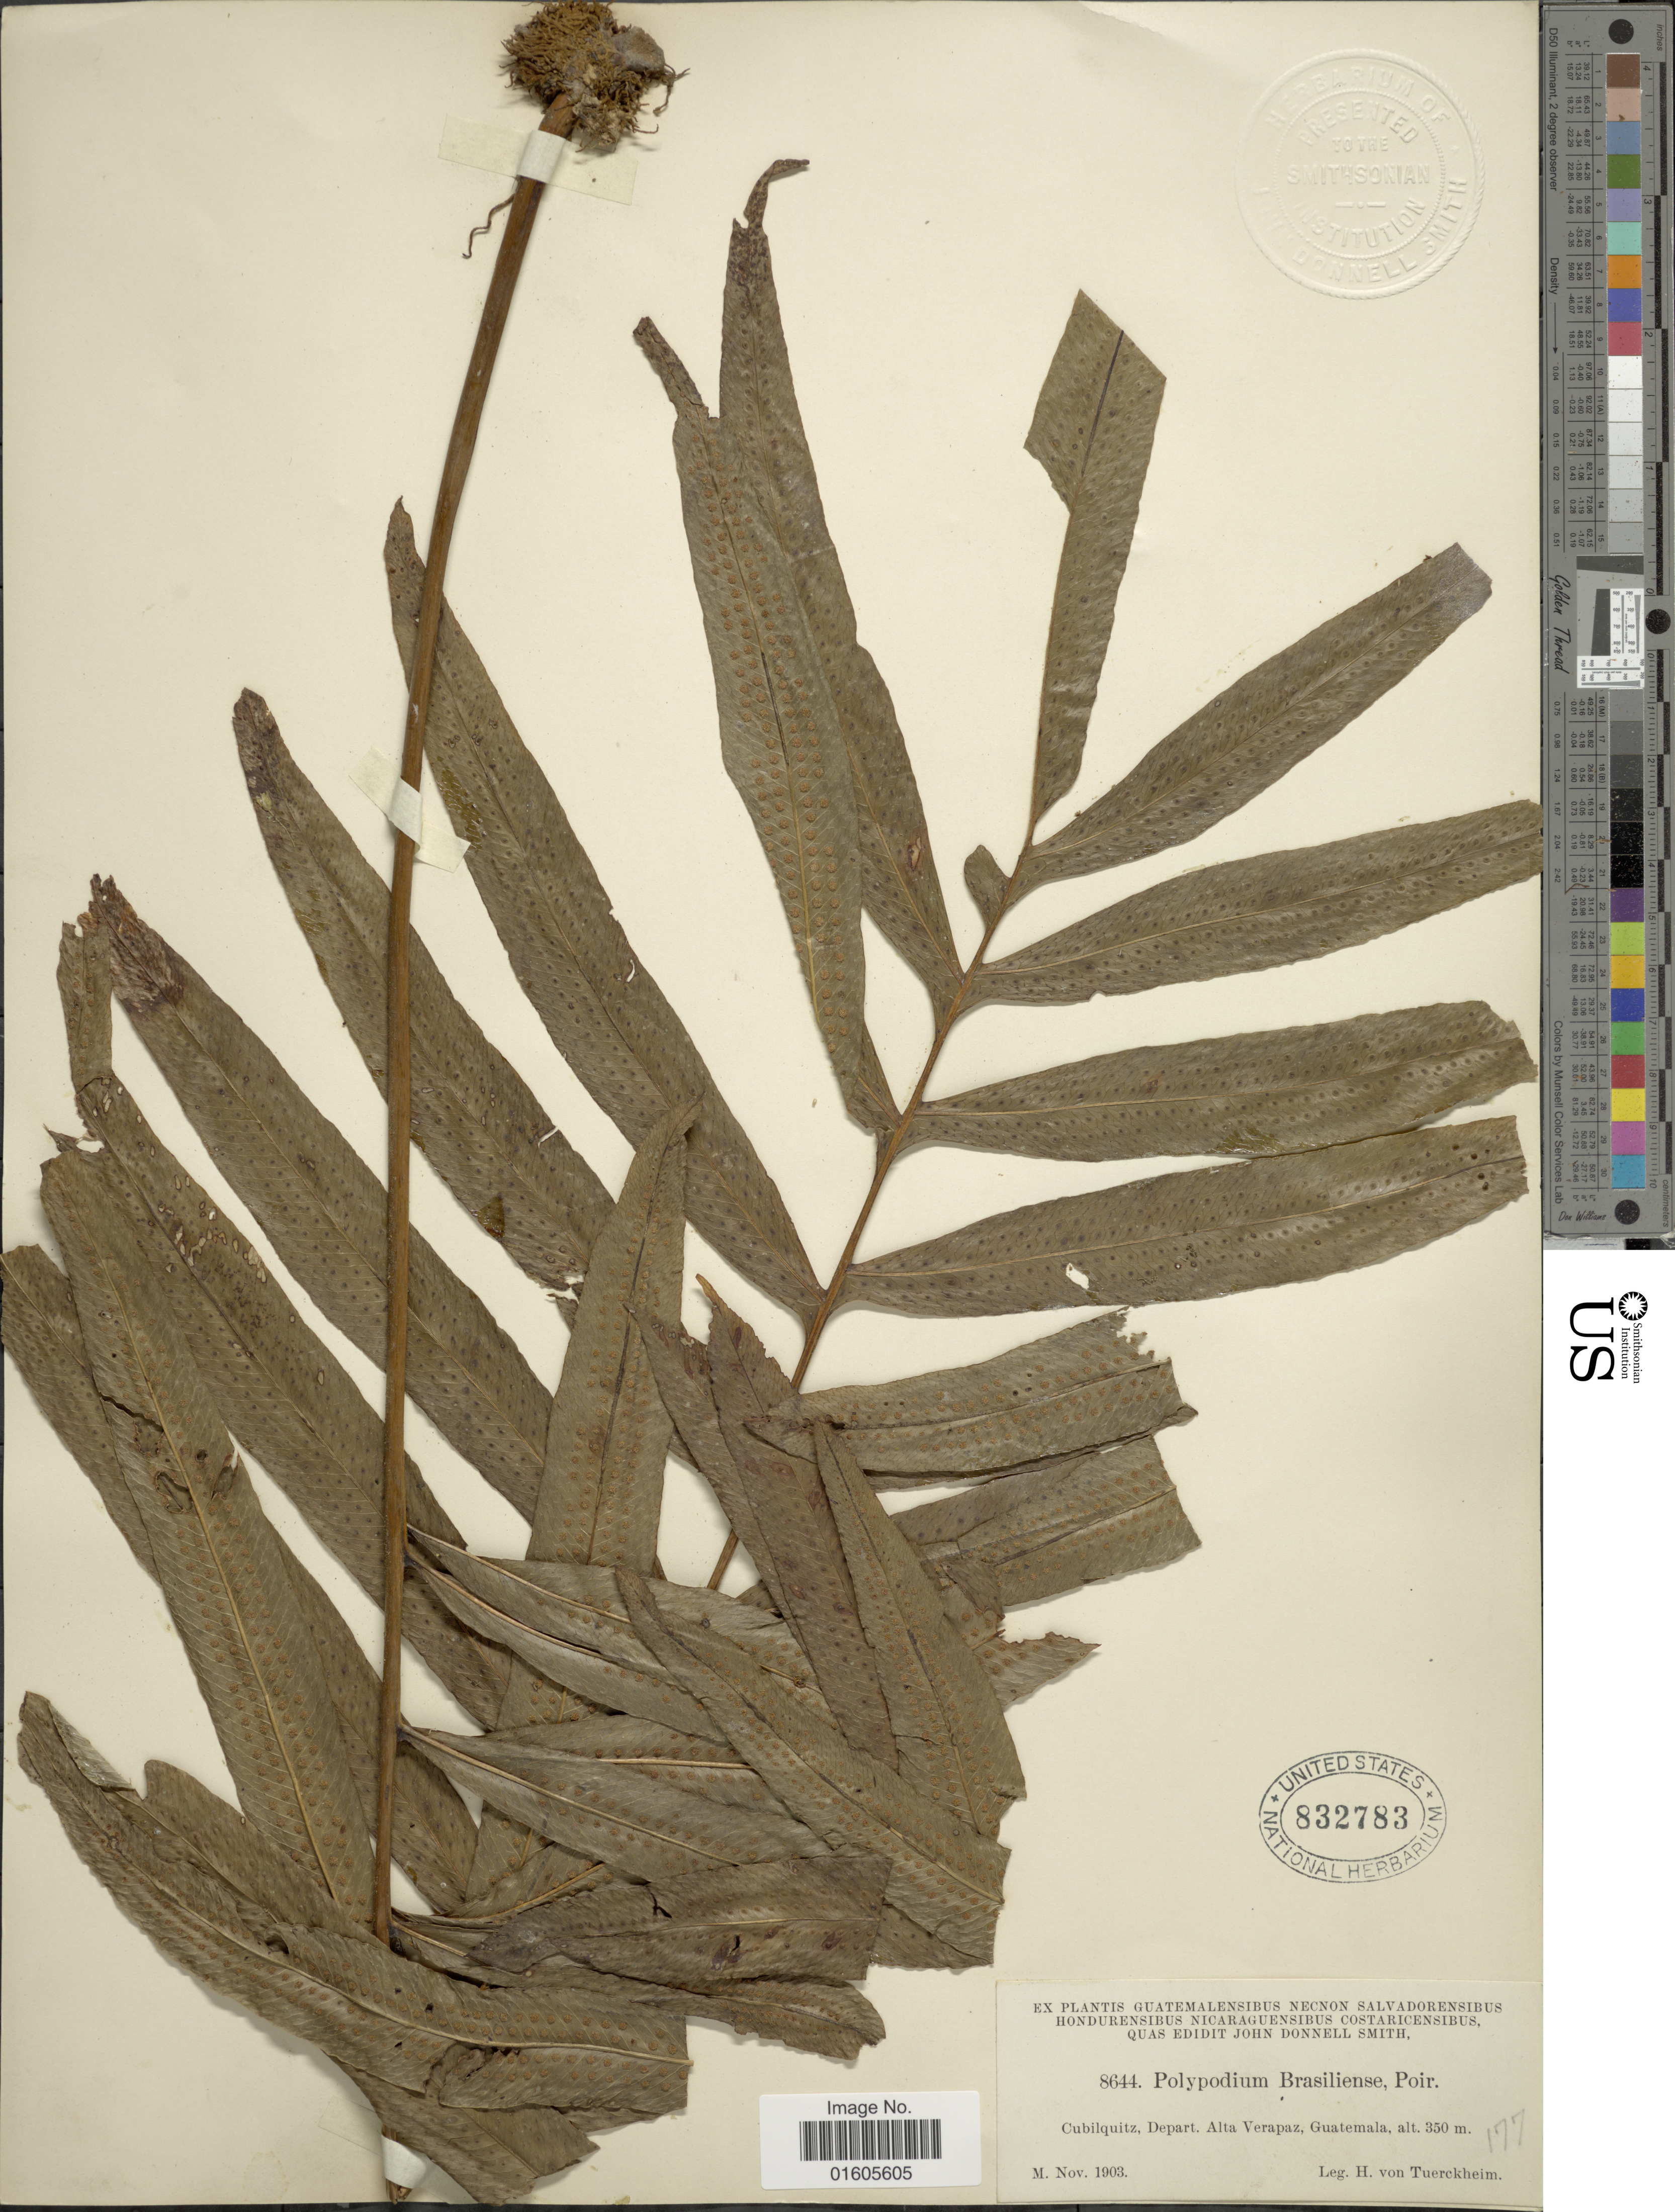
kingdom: Plantae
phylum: Tracheophyta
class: Polypodiopsida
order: Polypodiales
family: Polypodiaceae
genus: Serpocaulon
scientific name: Serpocaulon triseriale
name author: (Sw.) A.R. Sm.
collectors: H. von Türckheim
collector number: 8644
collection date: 1903-11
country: Guatemala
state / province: Alta Verapaz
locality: Cubilquitz, Depart. Alta Verapaz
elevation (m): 350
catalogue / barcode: US 832783